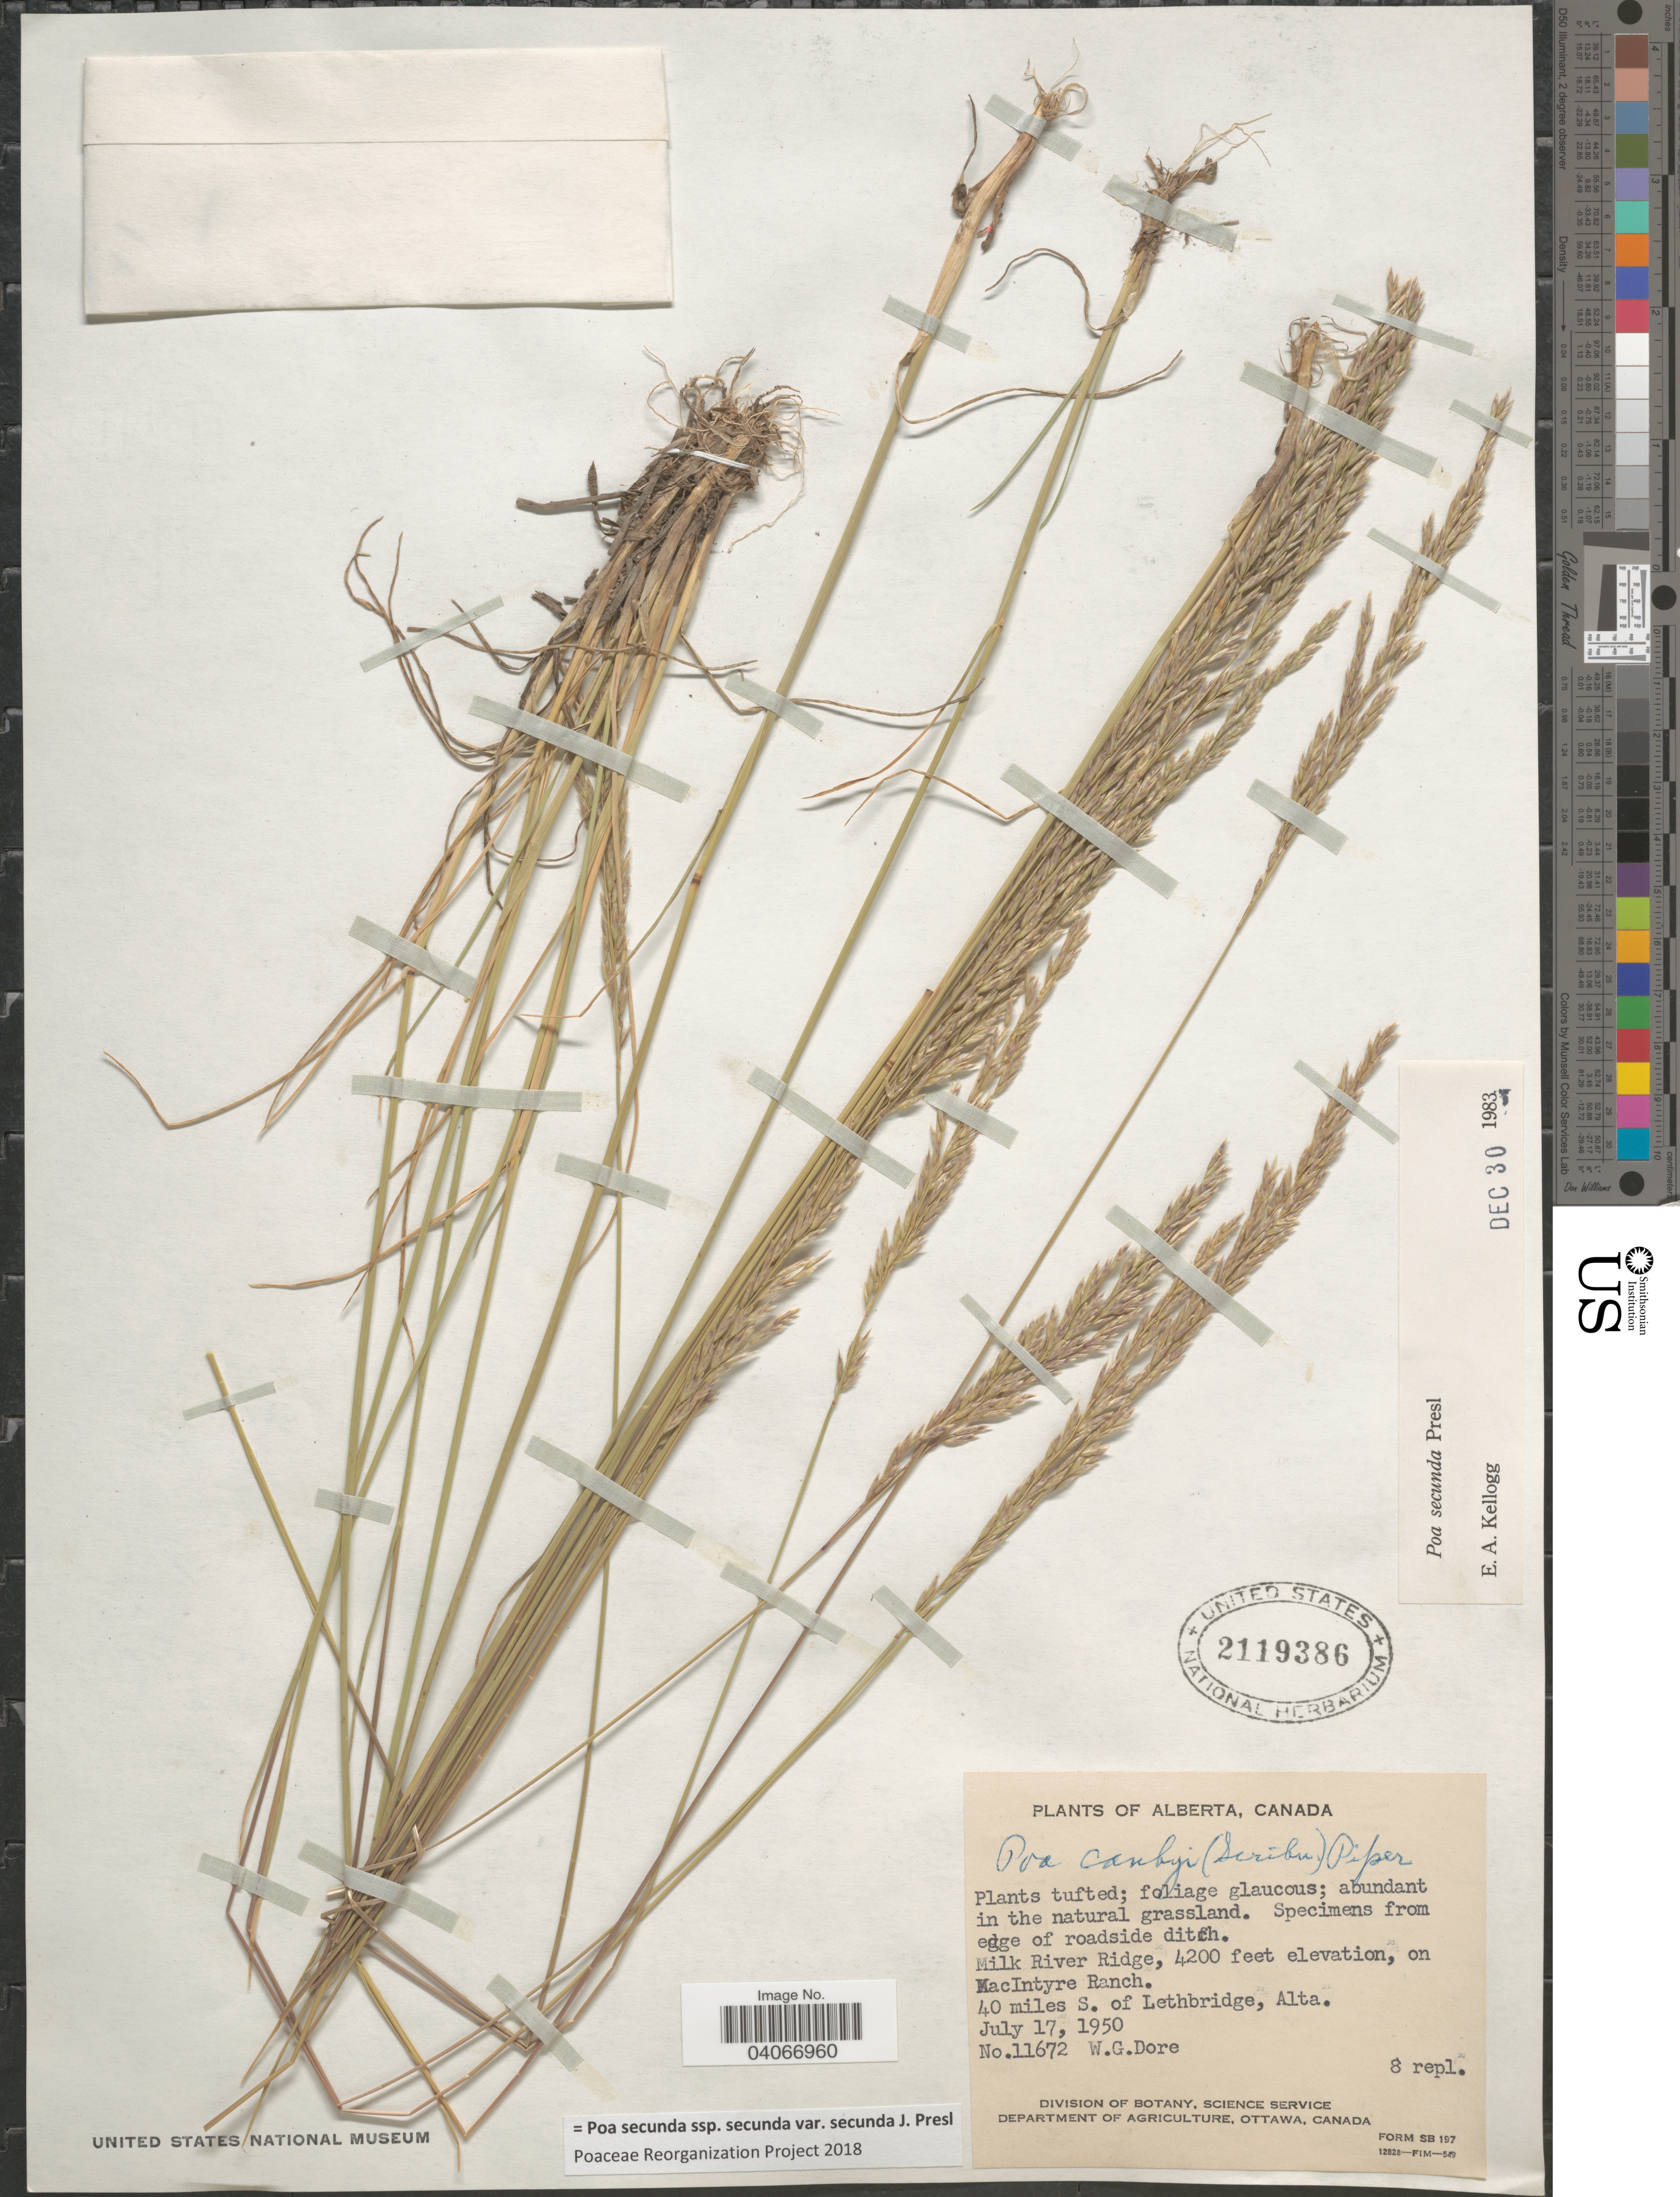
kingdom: Plantae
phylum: Tracheophyta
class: Liliopsida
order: Poales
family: Poaceae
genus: Poa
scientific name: Poa secunda subsp. secunda var. secunda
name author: J. Presl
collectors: W. Dore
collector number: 11672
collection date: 1950-07-17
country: Canada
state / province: Alberta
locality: Abundant in the natural grassland. Specimens from edge of roadside ditch. Milk River Ridge, on MacIntyre Ranch. 40 miles S. of Lethbridge, Alta.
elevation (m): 1280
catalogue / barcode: US 2119386